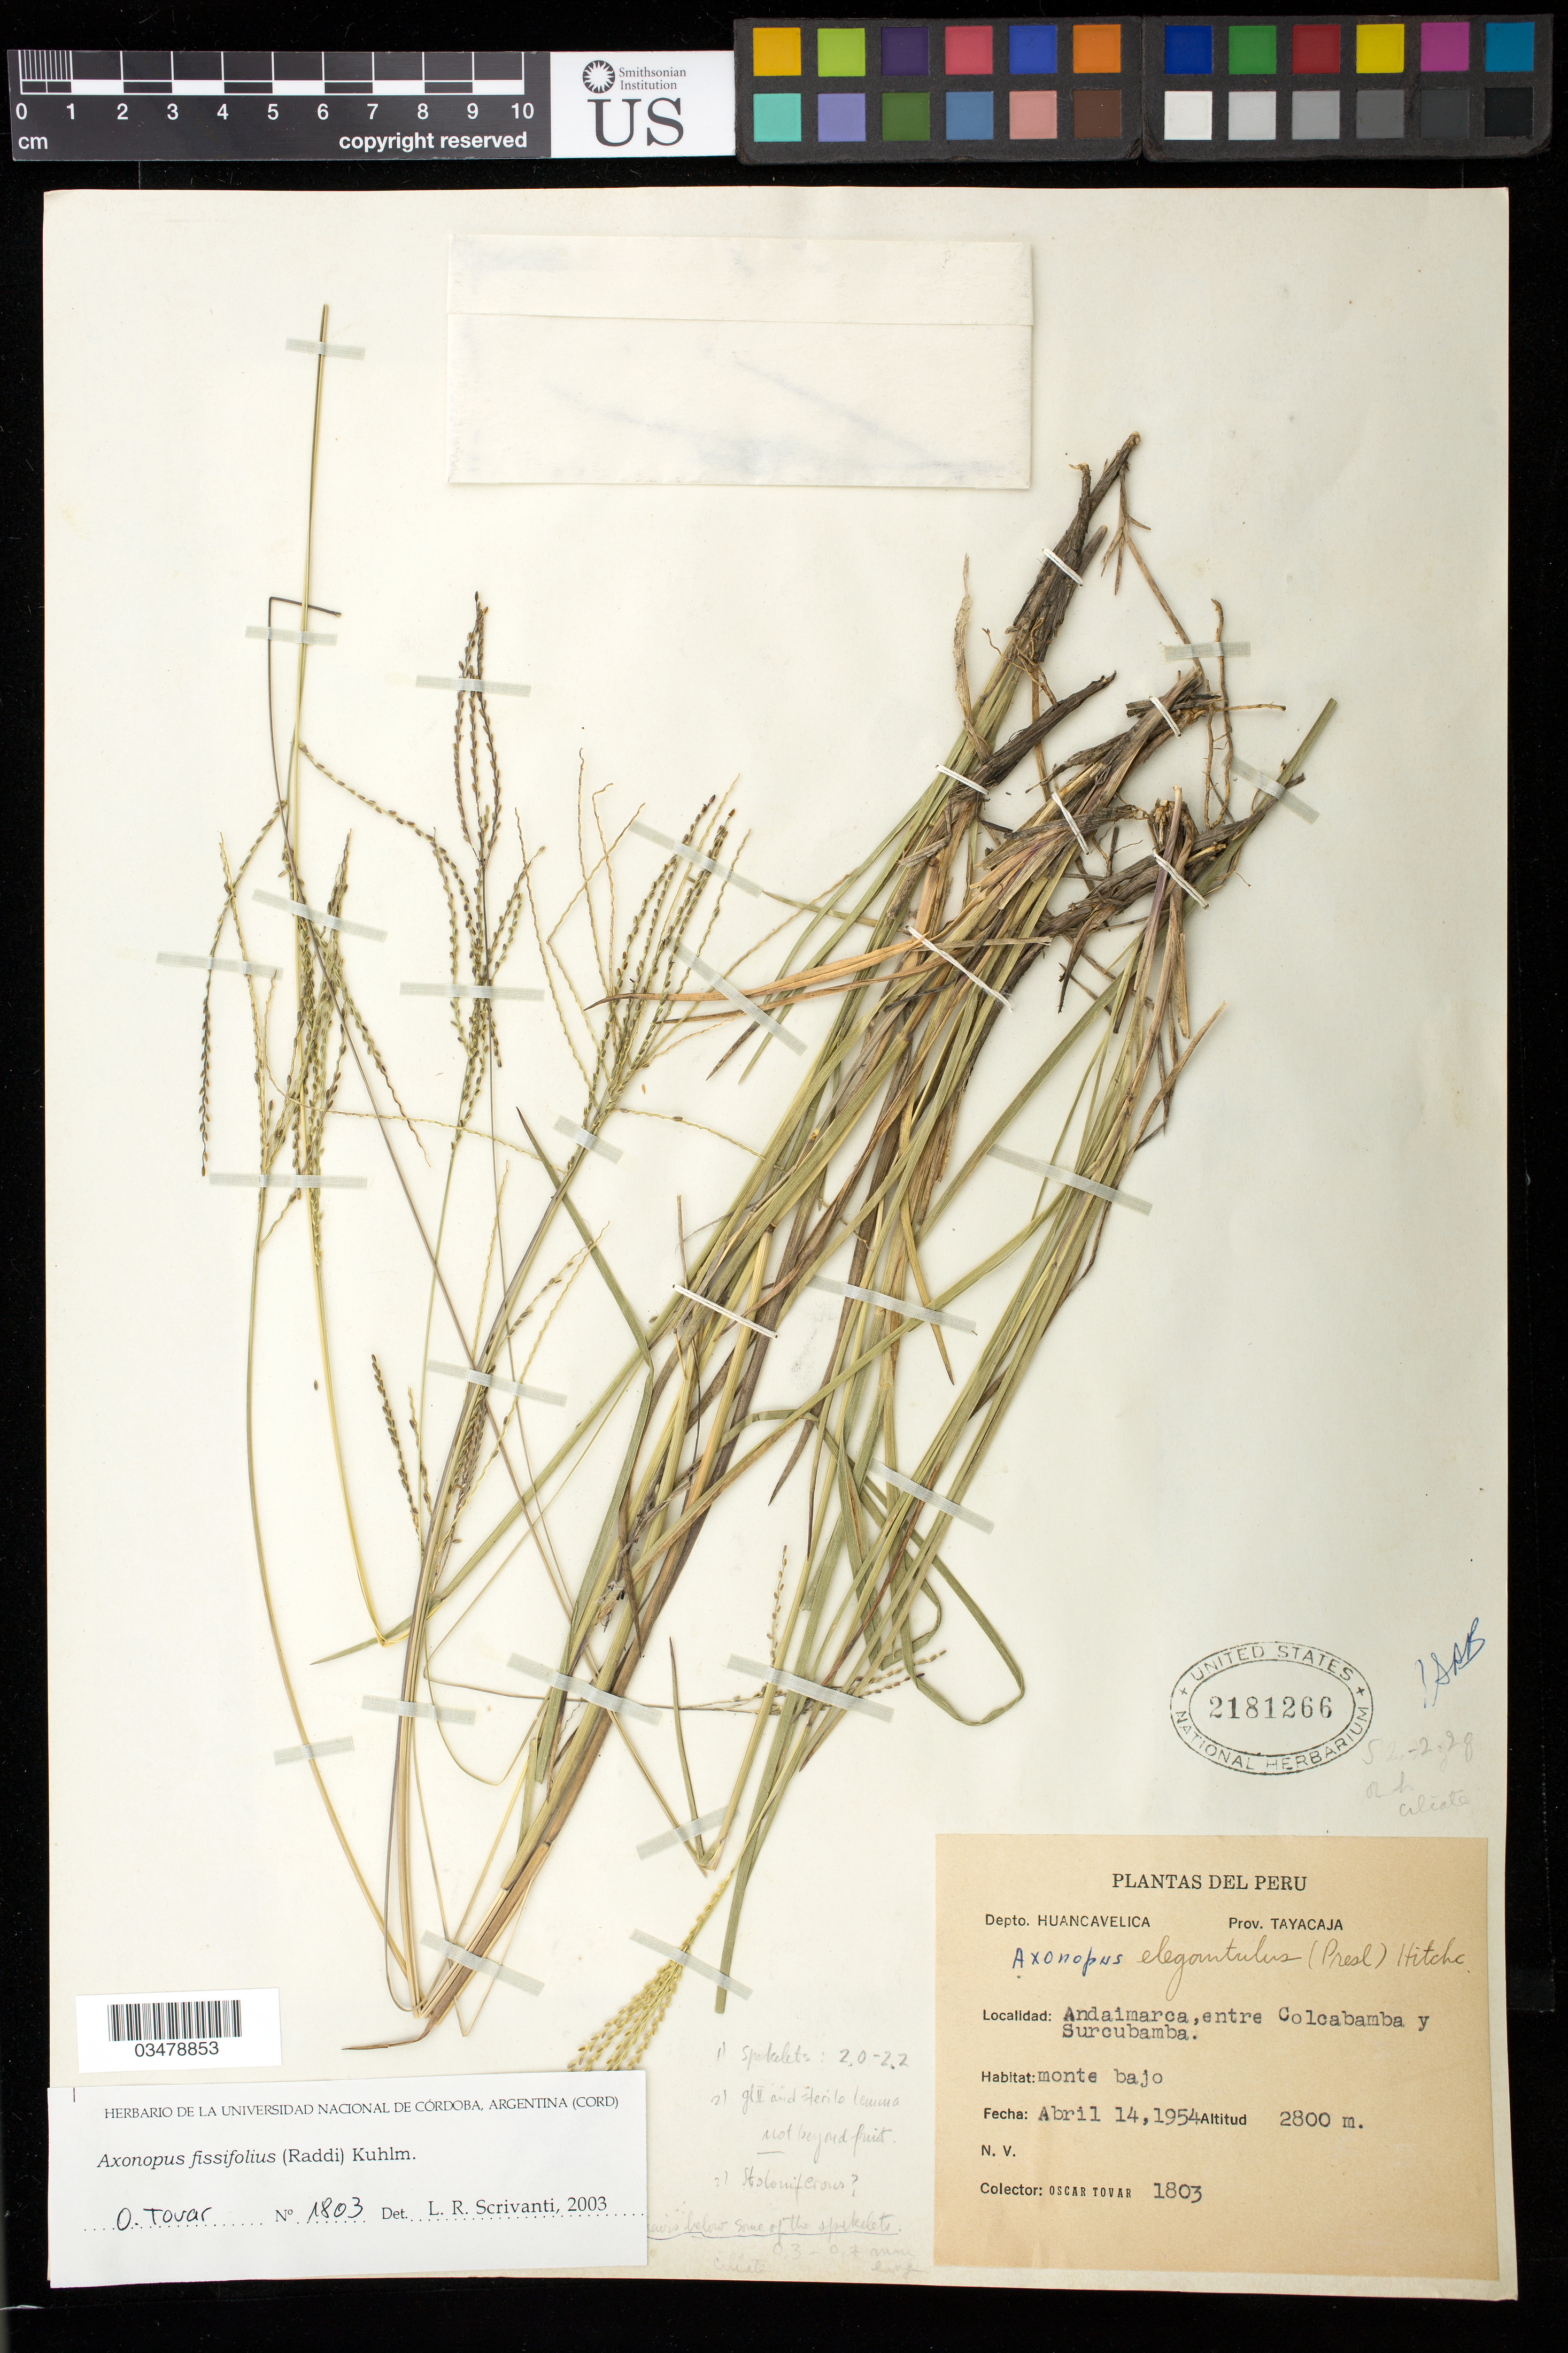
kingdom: Plantae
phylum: Tracheophyta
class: Liliopsida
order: Poales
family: Poaceae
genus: Axonopus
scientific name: Axonopus fissifolius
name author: (Raddi) Kuhlm.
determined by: Scrivanti, L. R.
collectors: Ó. Tovar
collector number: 1803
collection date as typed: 14 Apr 1954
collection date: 1954-04-14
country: Peru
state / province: Huancavelica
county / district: Tayacaja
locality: Huayo, entre Colcabamba y Surcubamba, valle del Montaro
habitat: Monte bajo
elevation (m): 2000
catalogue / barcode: US 2181266